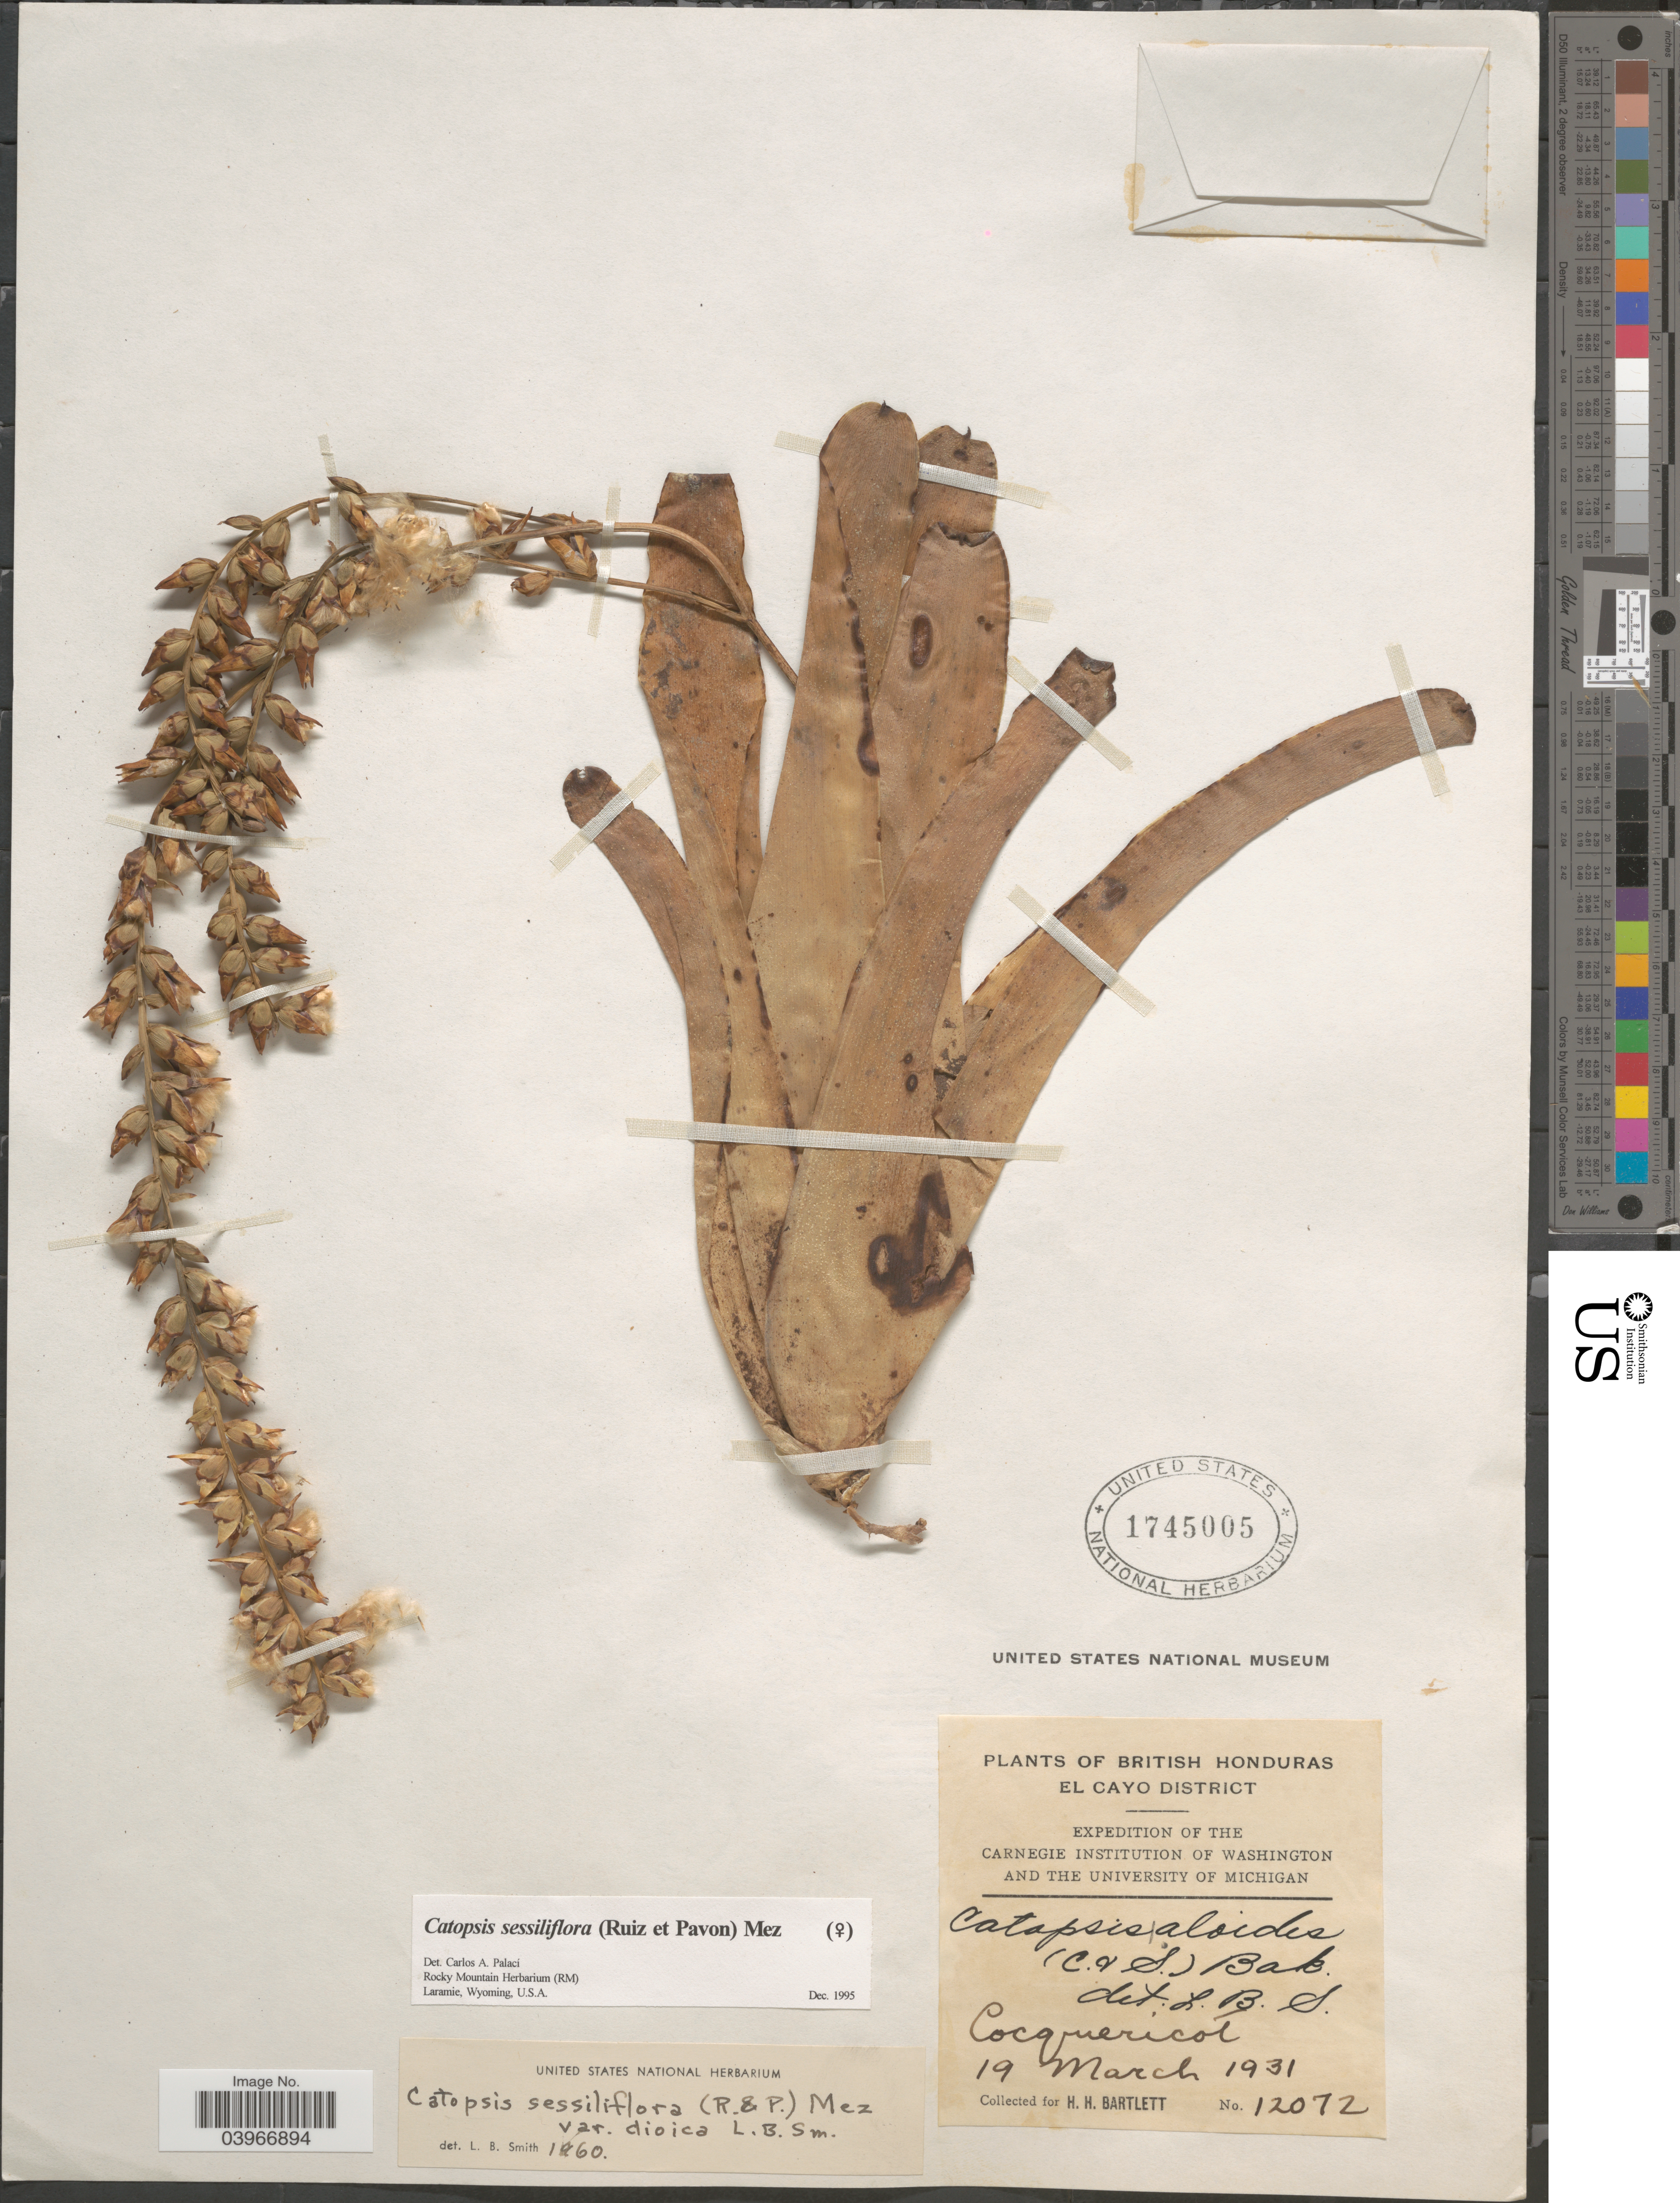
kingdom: Plantae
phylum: Tracheophyta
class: Liliopsida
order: Poales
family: Bromeliaceae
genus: Catopsis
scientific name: Catopsis sessiliflora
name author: (Ruiz & Pav.) Mez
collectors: H. H. Bartlett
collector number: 12072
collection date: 1931-03-19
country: Belize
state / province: Cayo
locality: British Honduras. El Cayo District. Cocquericol.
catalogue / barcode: US 1745005